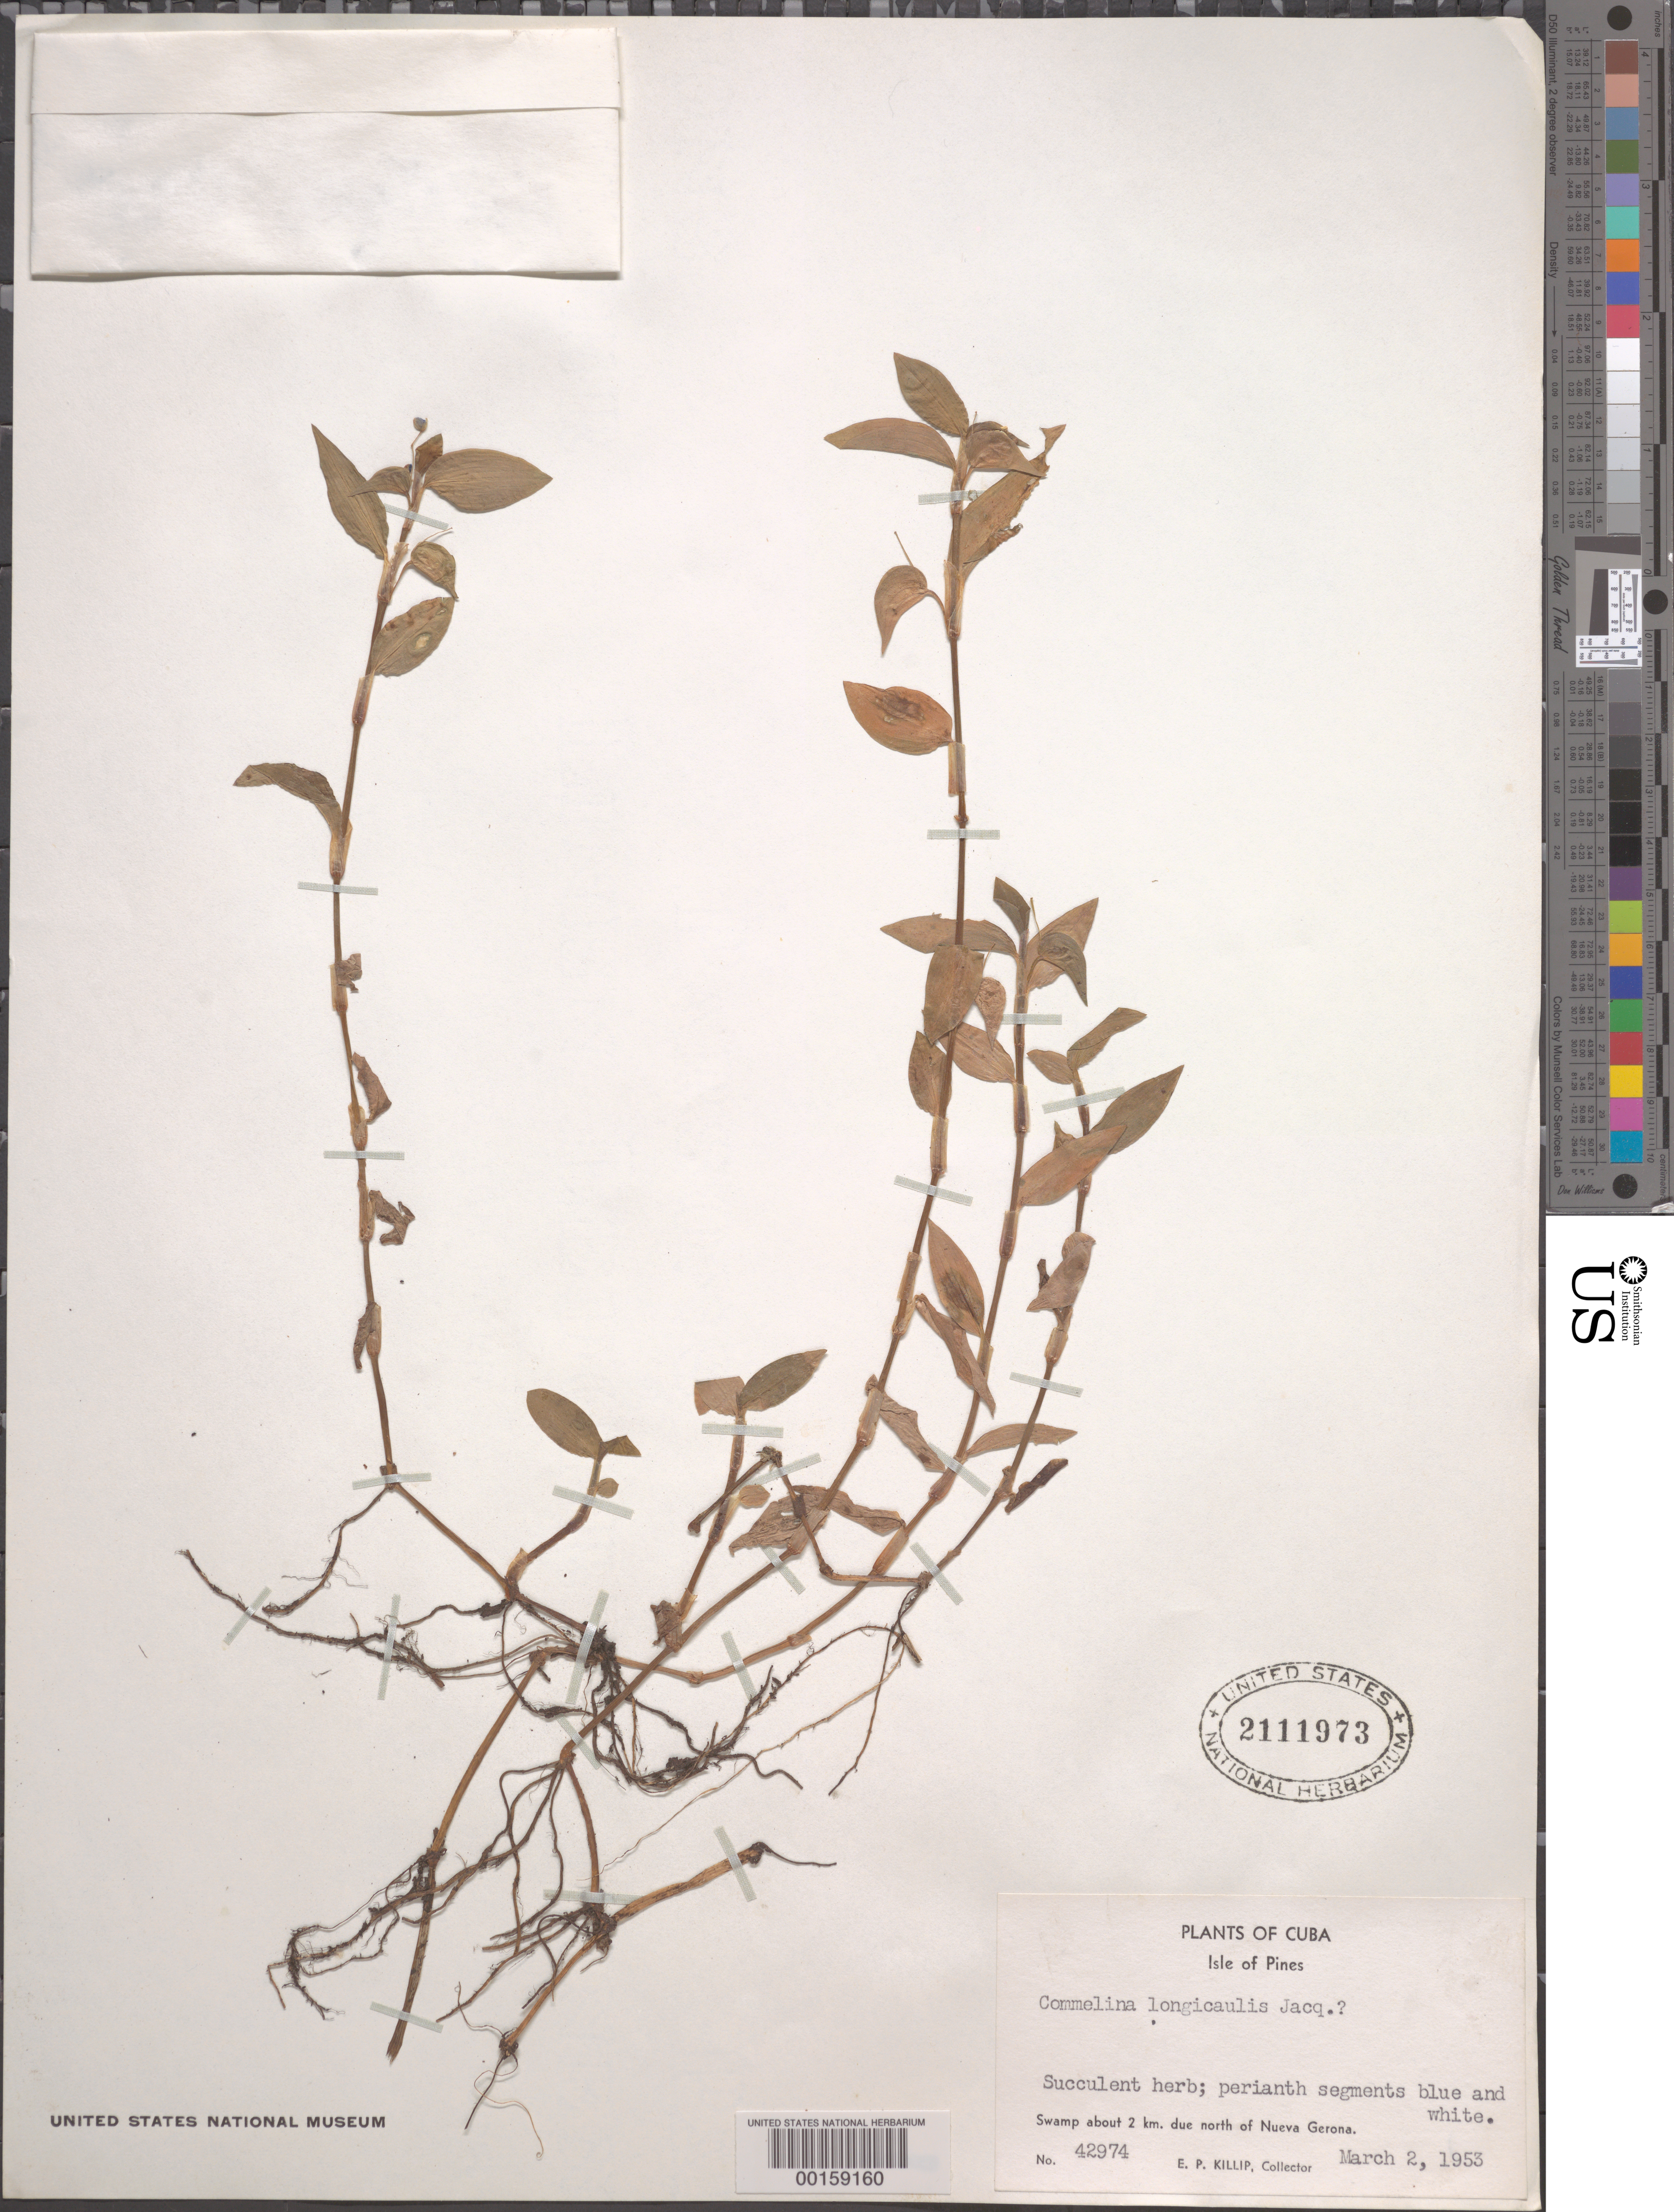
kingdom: Plantae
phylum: Tracheophyta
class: Liliopsida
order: Commelinales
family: Commelinaceae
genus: Commelina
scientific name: Commelina diffusa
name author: Burm. f.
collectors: E. P. Killip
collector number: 42974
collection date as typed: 02 Mar 1953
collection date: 1953-03-02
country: Cuba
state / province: Isla de La Juventud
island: Isla de La Juventud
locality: Nuevo gerona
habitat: Swamp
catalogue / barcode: US 2111973